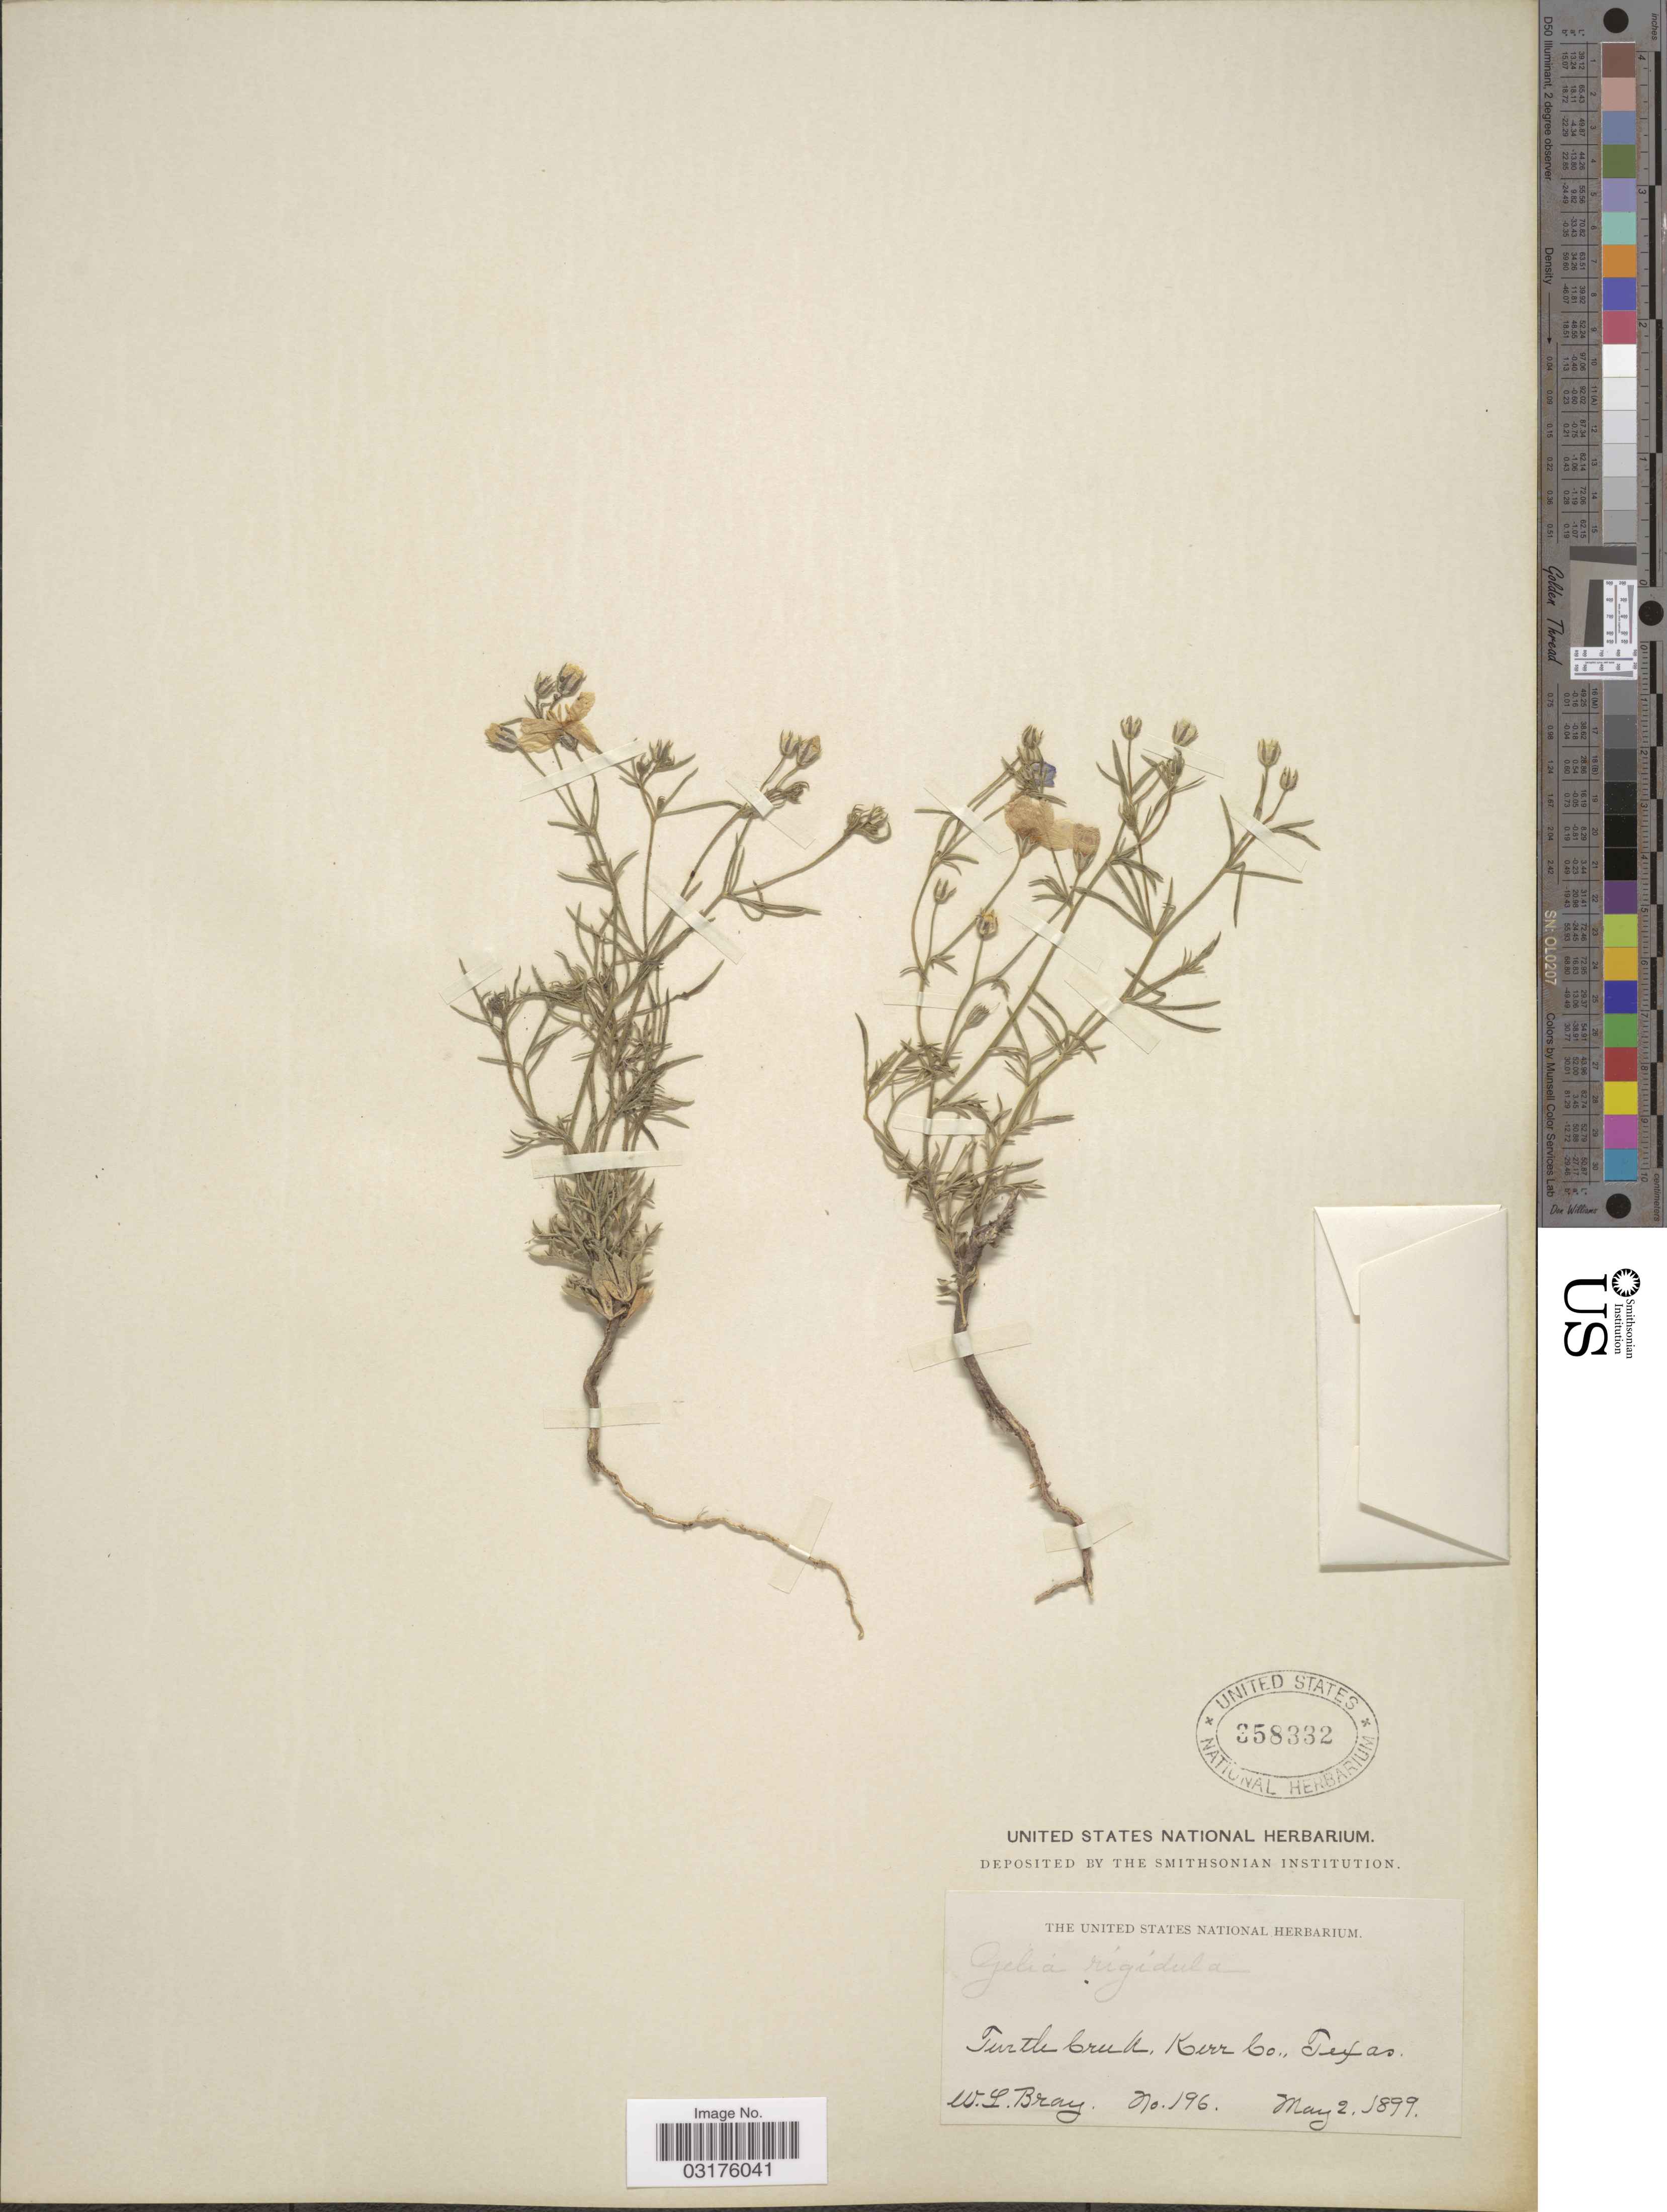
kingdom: Plantae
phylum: Tracheophyta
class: Magnoliopsida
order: Ericales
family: Polemoniaceae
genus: Giliastrum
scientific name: Giliastrum rigidulum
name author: (Benth.) Rydb.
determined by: Strong, Mark T., (BOT), Smithsonian Institution - National Museum of Natural History (UNITED STATES)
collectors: W. L. Bray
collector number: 196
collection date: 1899-05-02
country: United States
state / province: Texas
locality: Turtle Creek, Kerr Co.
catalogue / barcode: US 358332